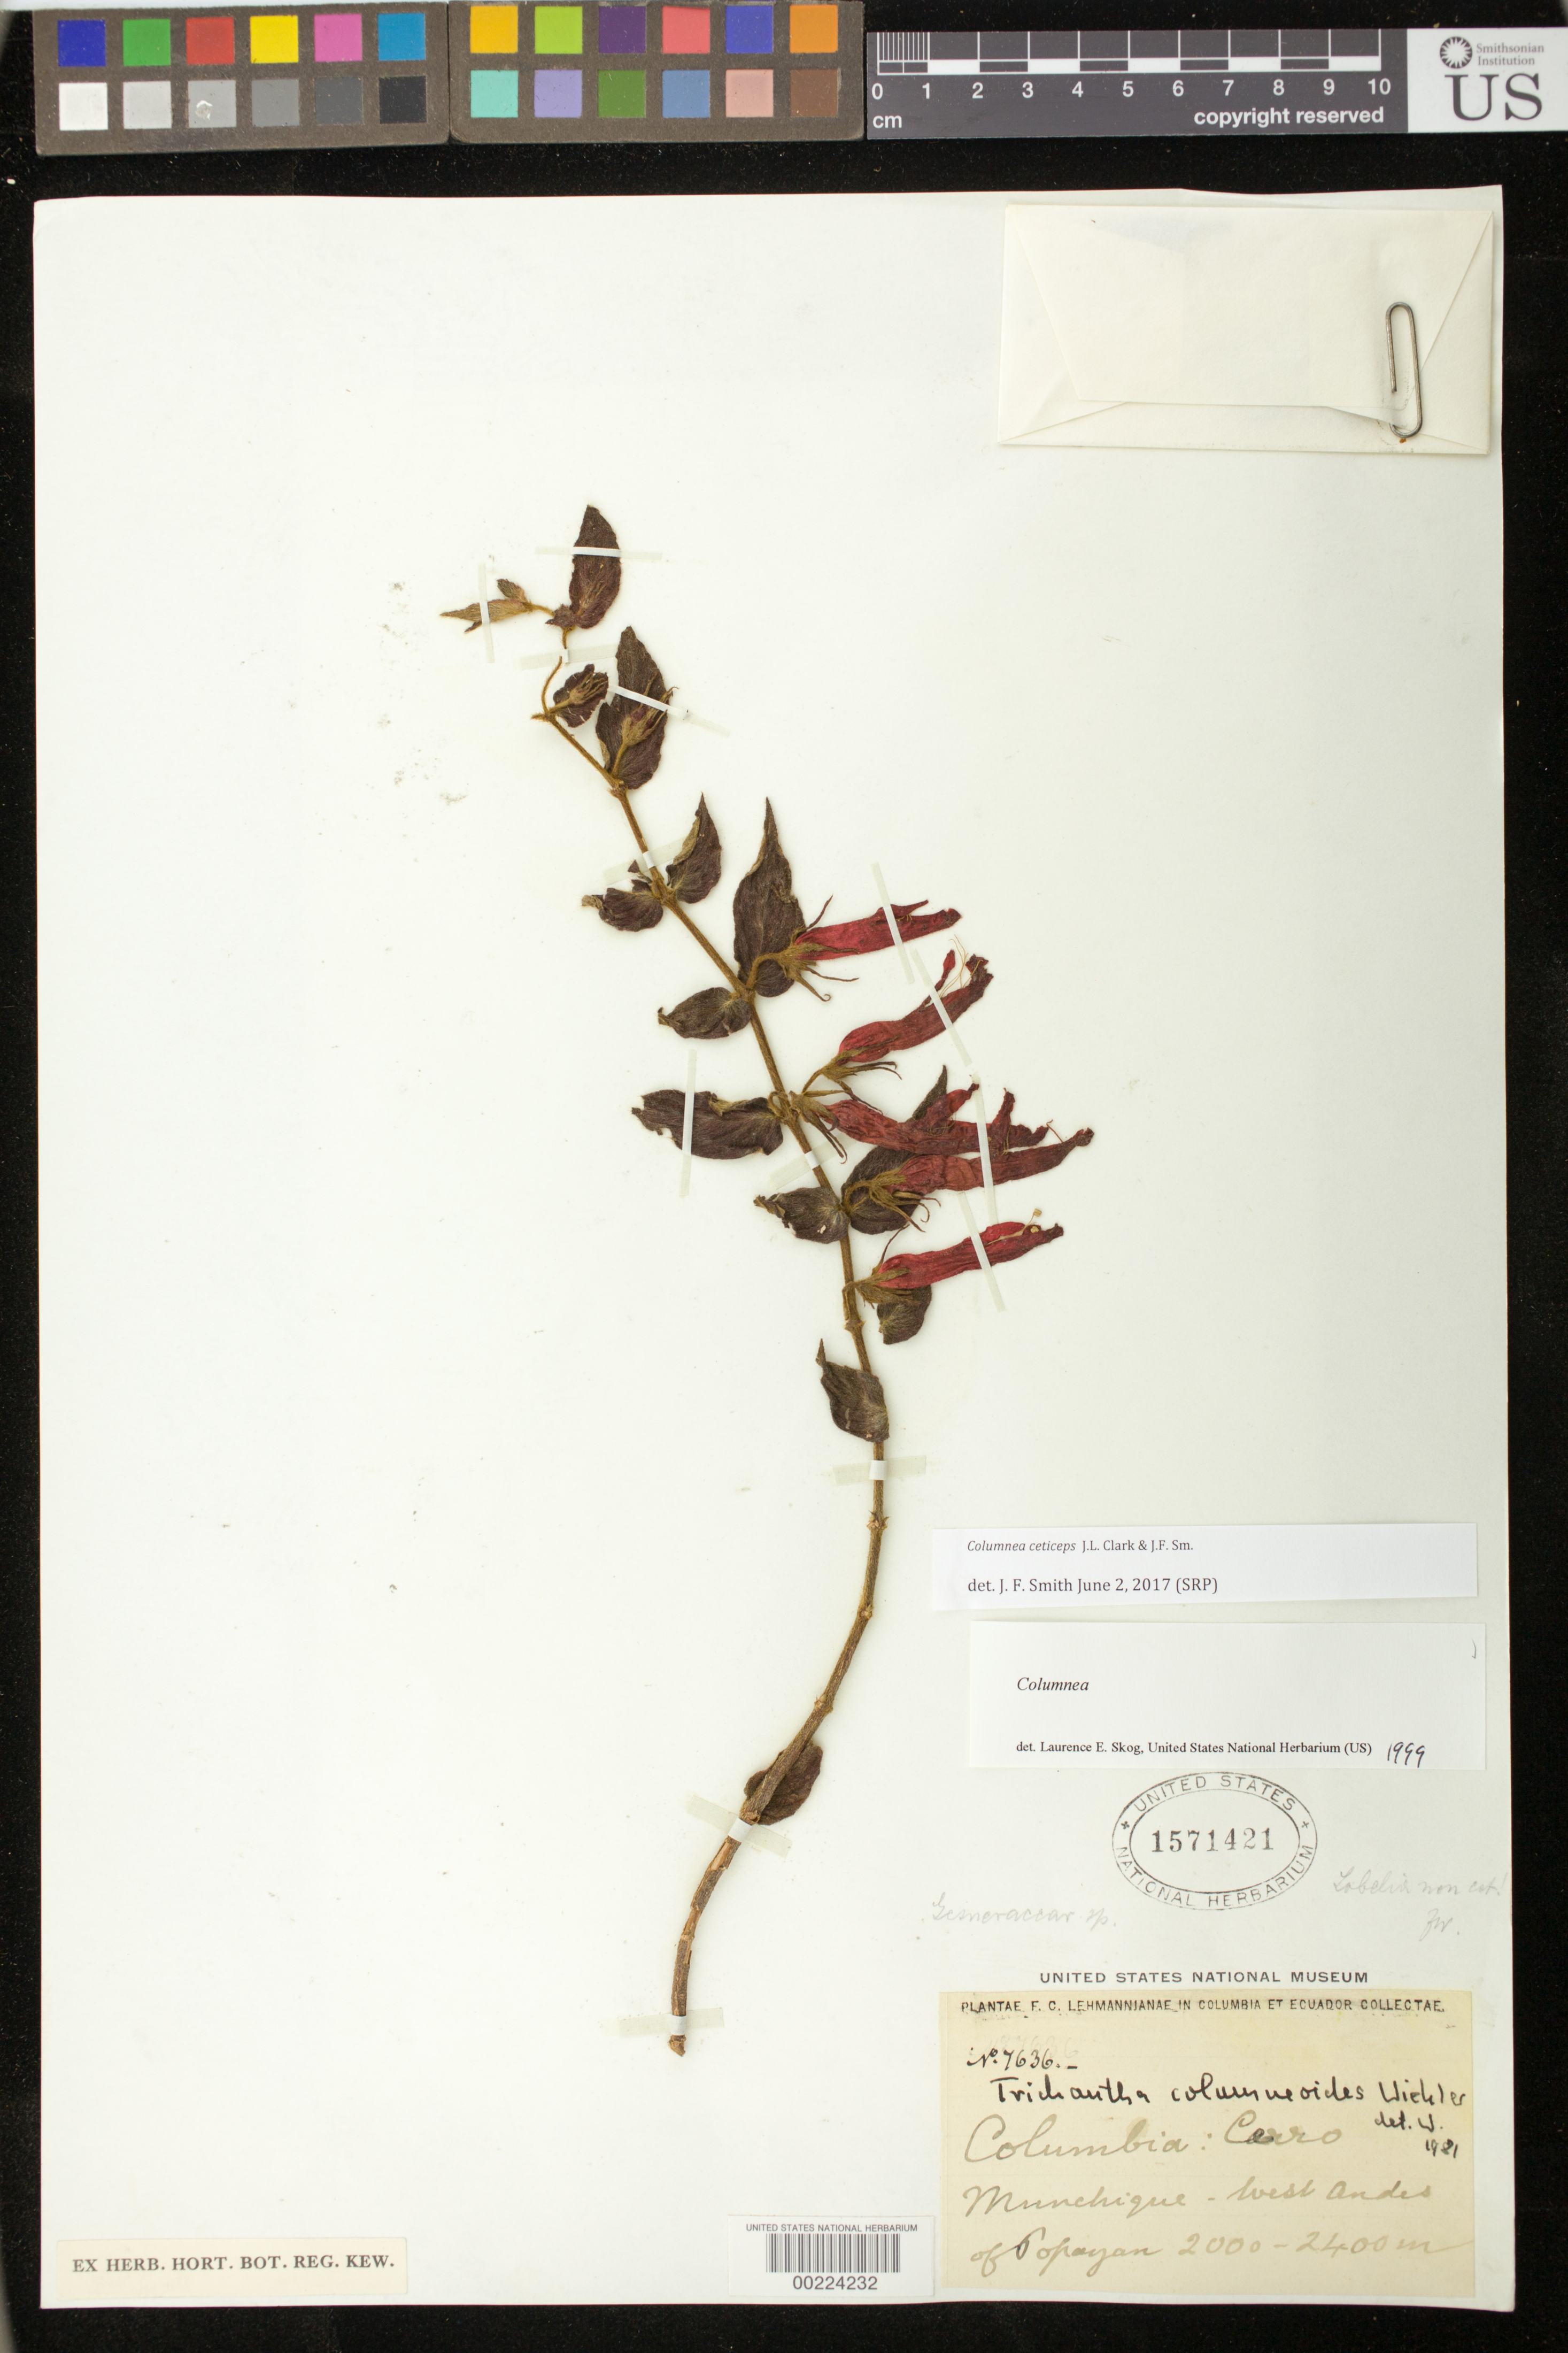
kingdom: Plantae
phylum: Tracheophyta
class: Magnoliopsida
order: Lamiales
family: Gesneriaceae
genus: Columnea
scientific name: Columnea ceticeps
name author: J.L. Clark & J.F. Sm.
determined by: Smith, J. F.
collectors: F. C. Lehmann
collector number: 7636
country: Colombia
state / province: Cauca (?)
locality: Cerro Munchique - W Andes of Popayan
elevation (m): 2000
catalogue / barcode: US 1571421